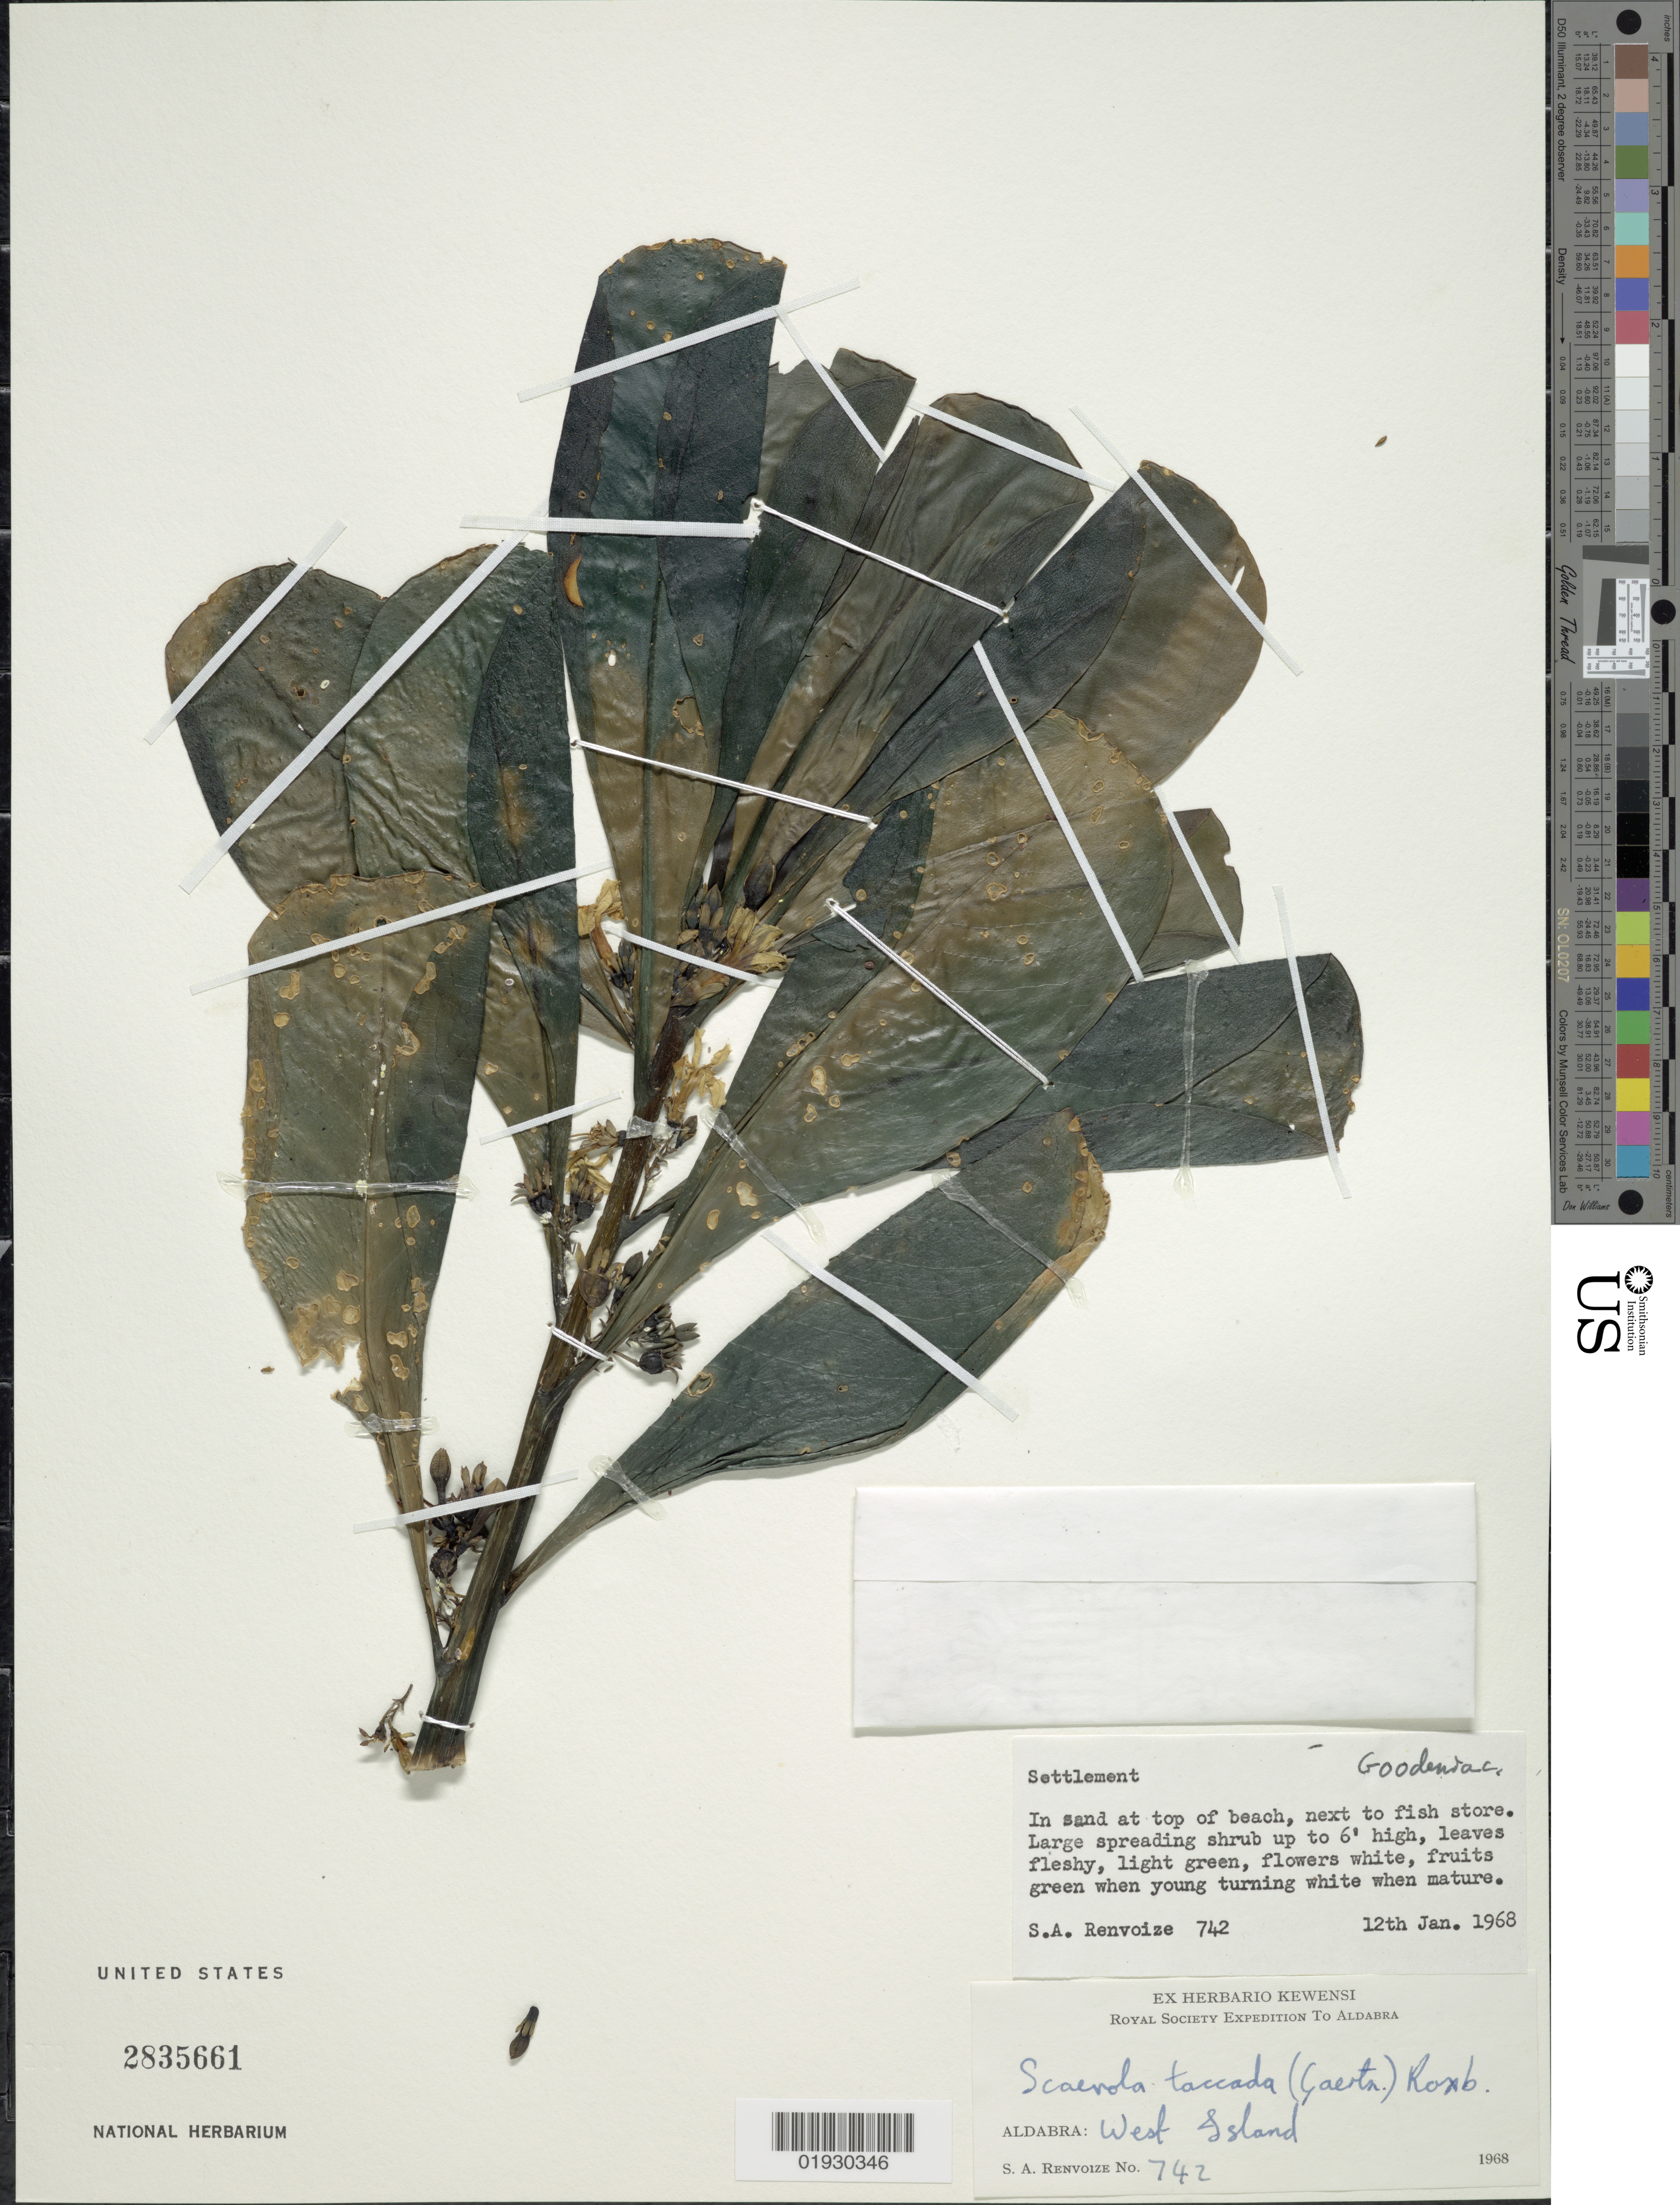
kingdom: Plantae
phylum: Tracheophyta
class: Magnoliopsida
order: Asterales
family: Goodeniaceae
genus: Scaevola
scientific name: Scaevola taccada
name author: (Gaertn.) Roxb.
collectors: S. A. Renvoize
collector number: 742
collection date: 1968-01-12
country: Seychelles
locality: Settlement. In sand at top of beach, next to fish store. Aldabra: West Island.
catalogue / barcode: US 2835661